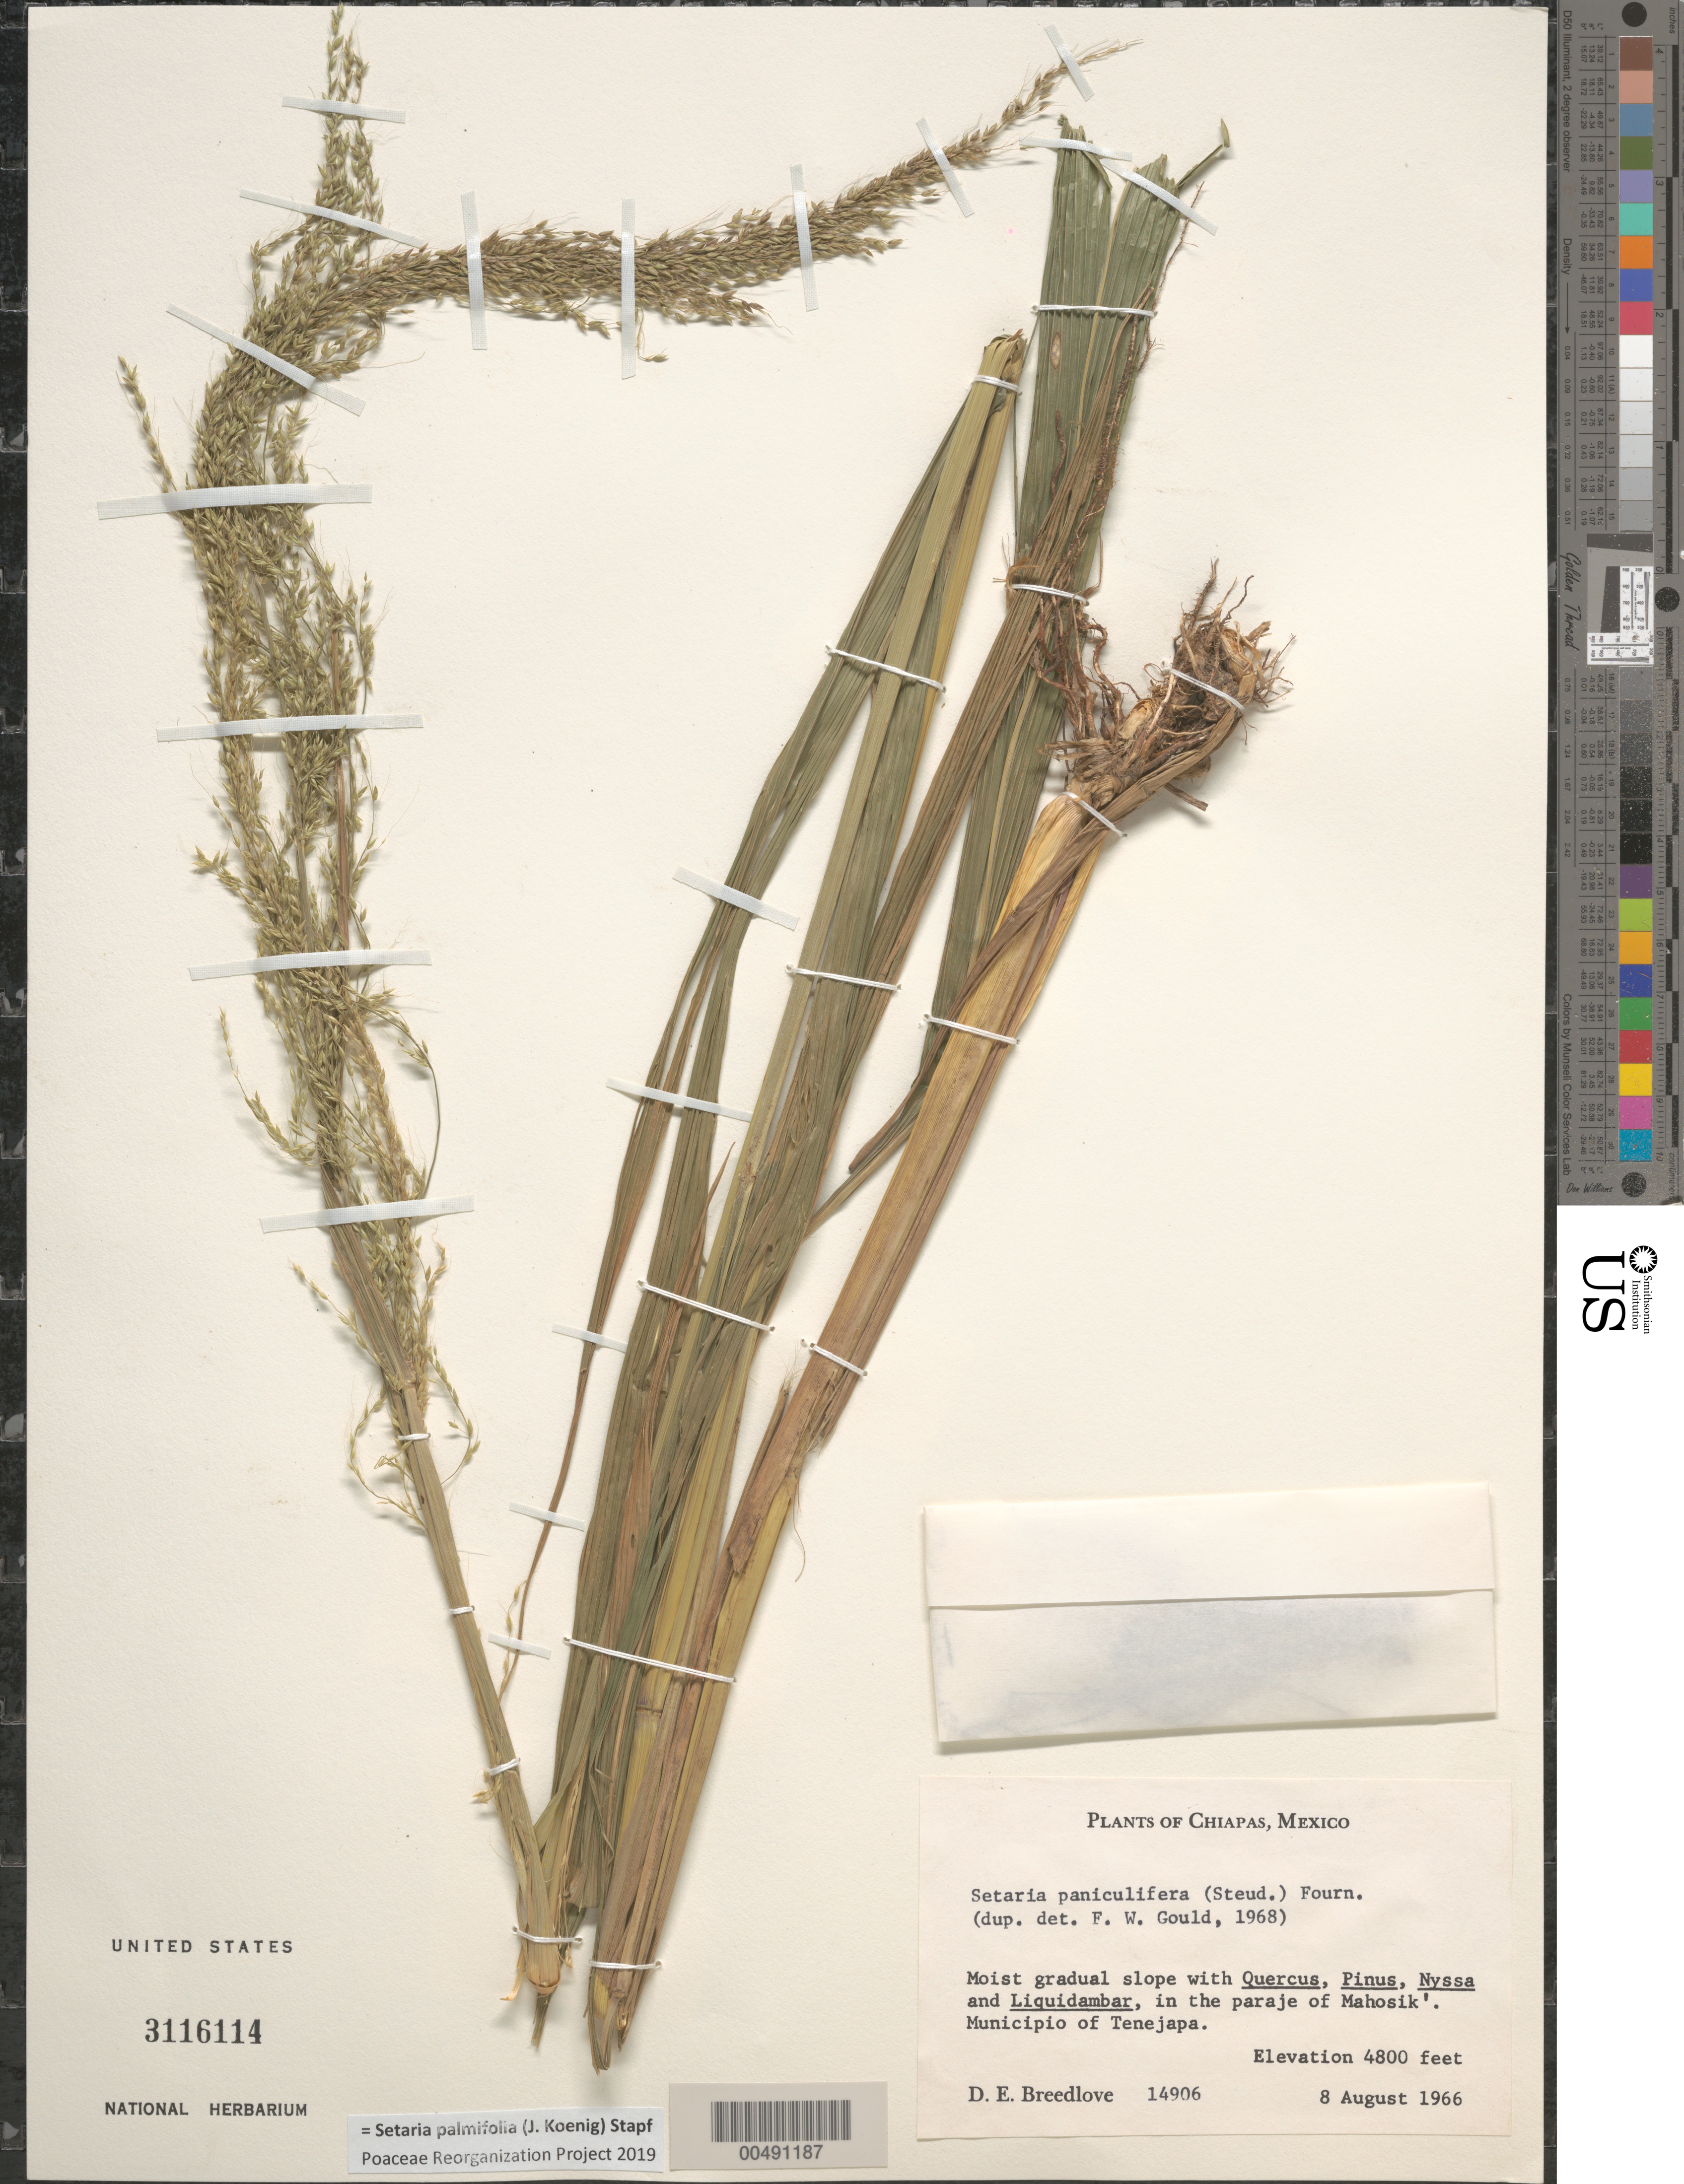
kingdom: Plantae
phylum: Tracheophyta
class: Liliopsida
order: Poales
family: Poaceae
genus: Setaria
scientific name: Setaria palmifolia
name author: (J. Koenig) Stapf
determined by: Poaceae Reorganization Project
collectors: D. E. Breedlove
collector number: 14906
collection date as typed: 8 Aug 1966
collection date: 1966-08-08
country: Mexico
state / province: Chiapas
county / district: Tenejapa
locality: In the paraje of Mahosik'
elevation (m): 1463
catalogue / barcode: US 3116114